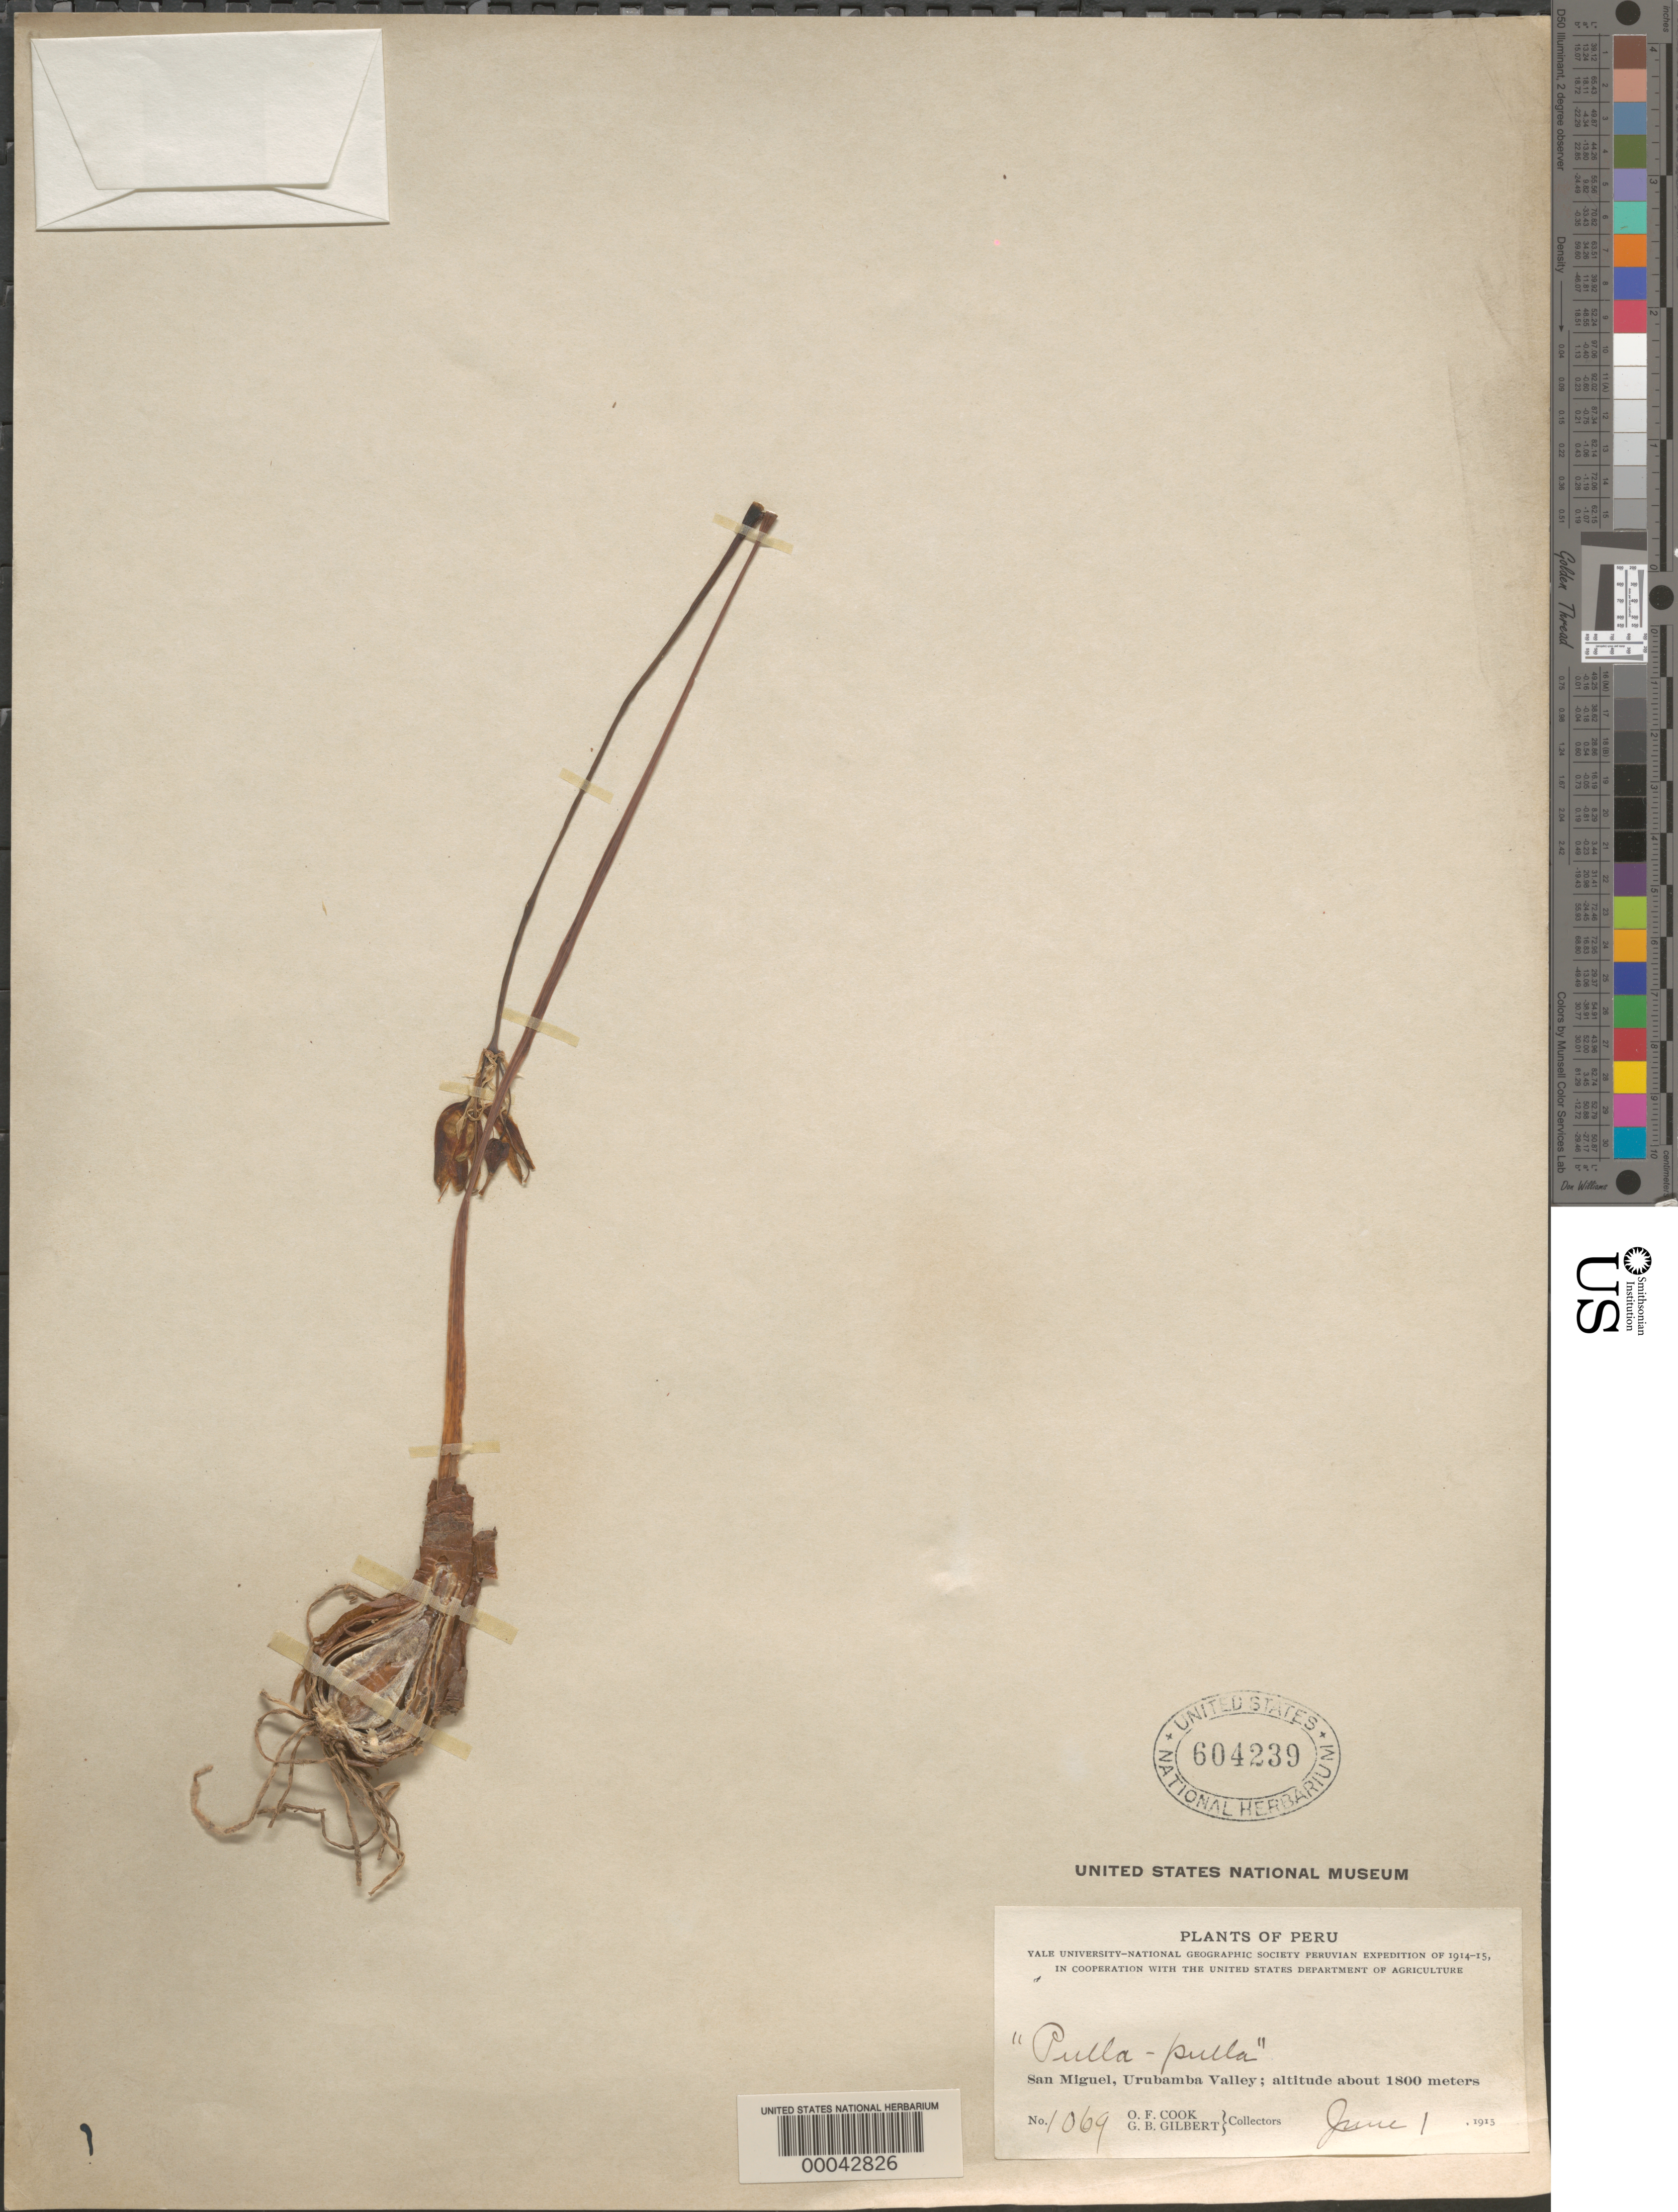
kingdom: Plantae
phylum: Tracheophyta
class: Liliopsida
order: Asparagales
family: Amaryllidaceae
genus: Urceolina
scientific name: Urceolina microcrater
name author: Kraenzl.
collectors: O. F. Cook & G. B. Gilbert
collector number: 1069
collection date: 1915-06-01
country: Peru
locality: San Miguel, Urubamba Valley.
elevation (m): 1800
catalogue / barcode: US 604239